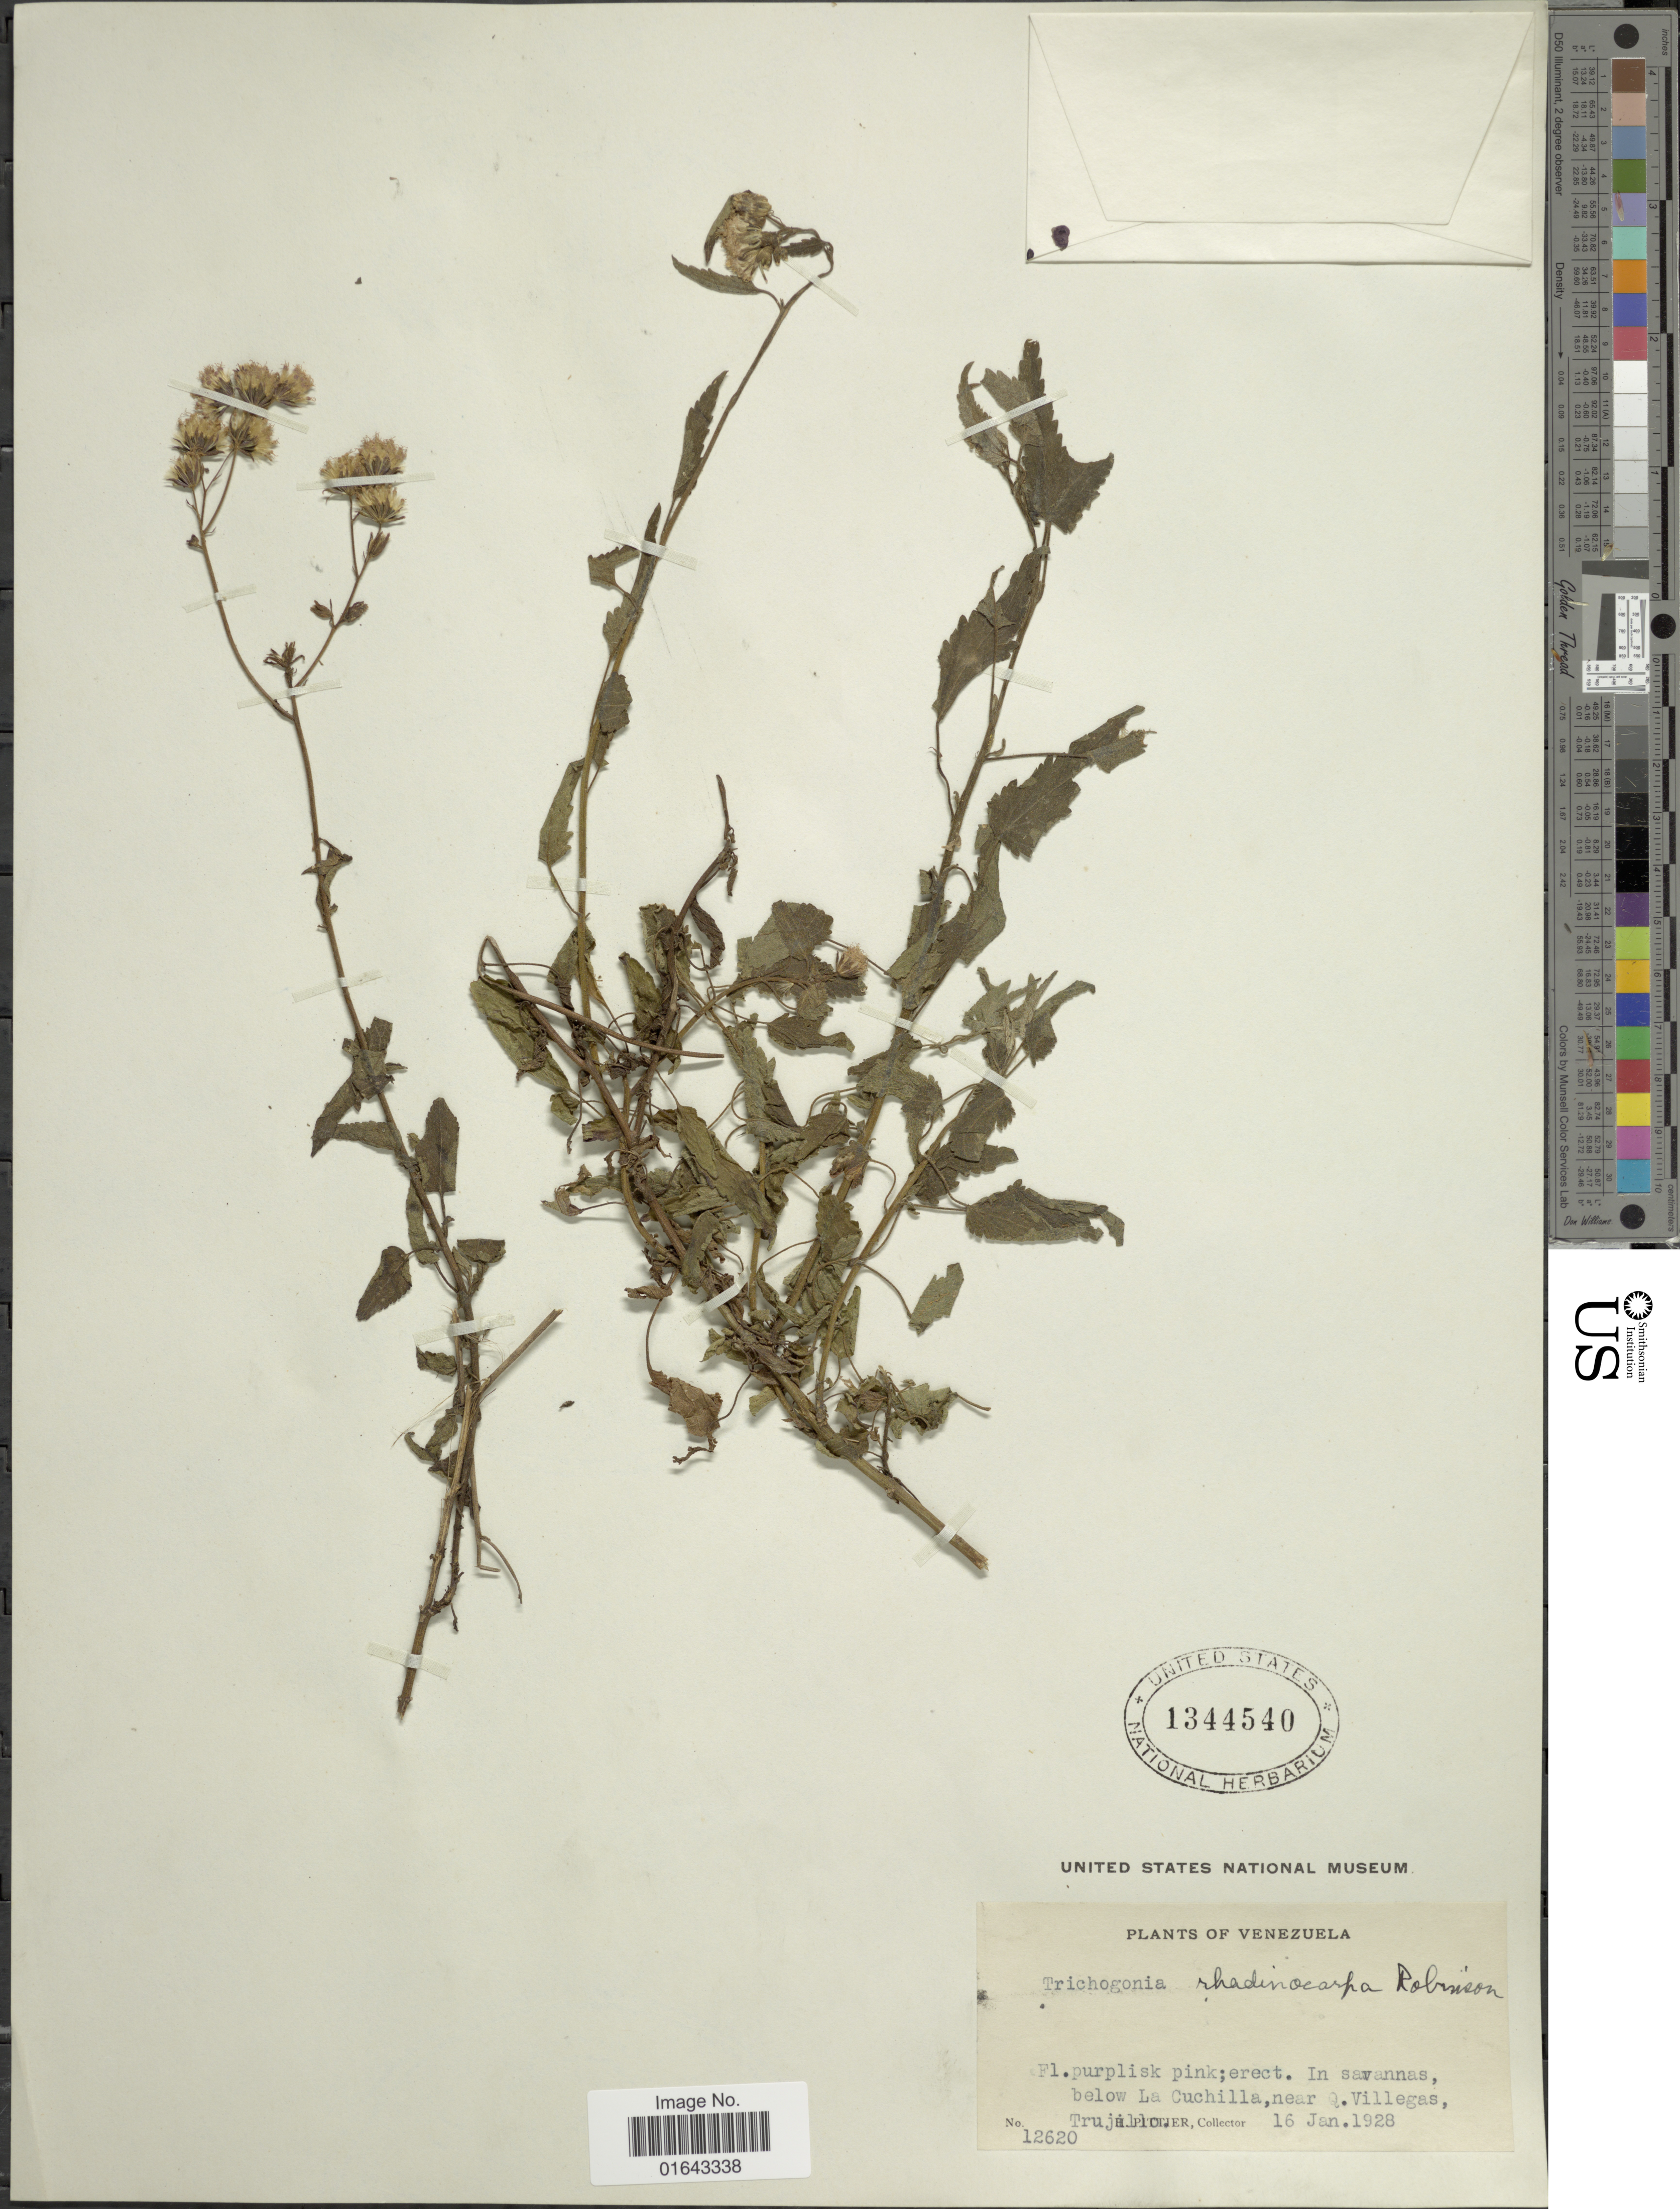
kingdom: Plantae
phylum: Tracheophyta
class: Magnoliopsida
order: Asterales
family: Asteraceae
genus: Trichogonia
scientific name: Trichogonia rhadinocarpa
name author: B.L. Rob.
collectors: H. F. Pittier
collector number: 12620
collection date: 1928-01-16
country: Venezuela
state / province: Trujillo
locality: In savannas, below La Cuchilla, near Q. Villegas, Trujillo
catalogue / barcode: US 1344540